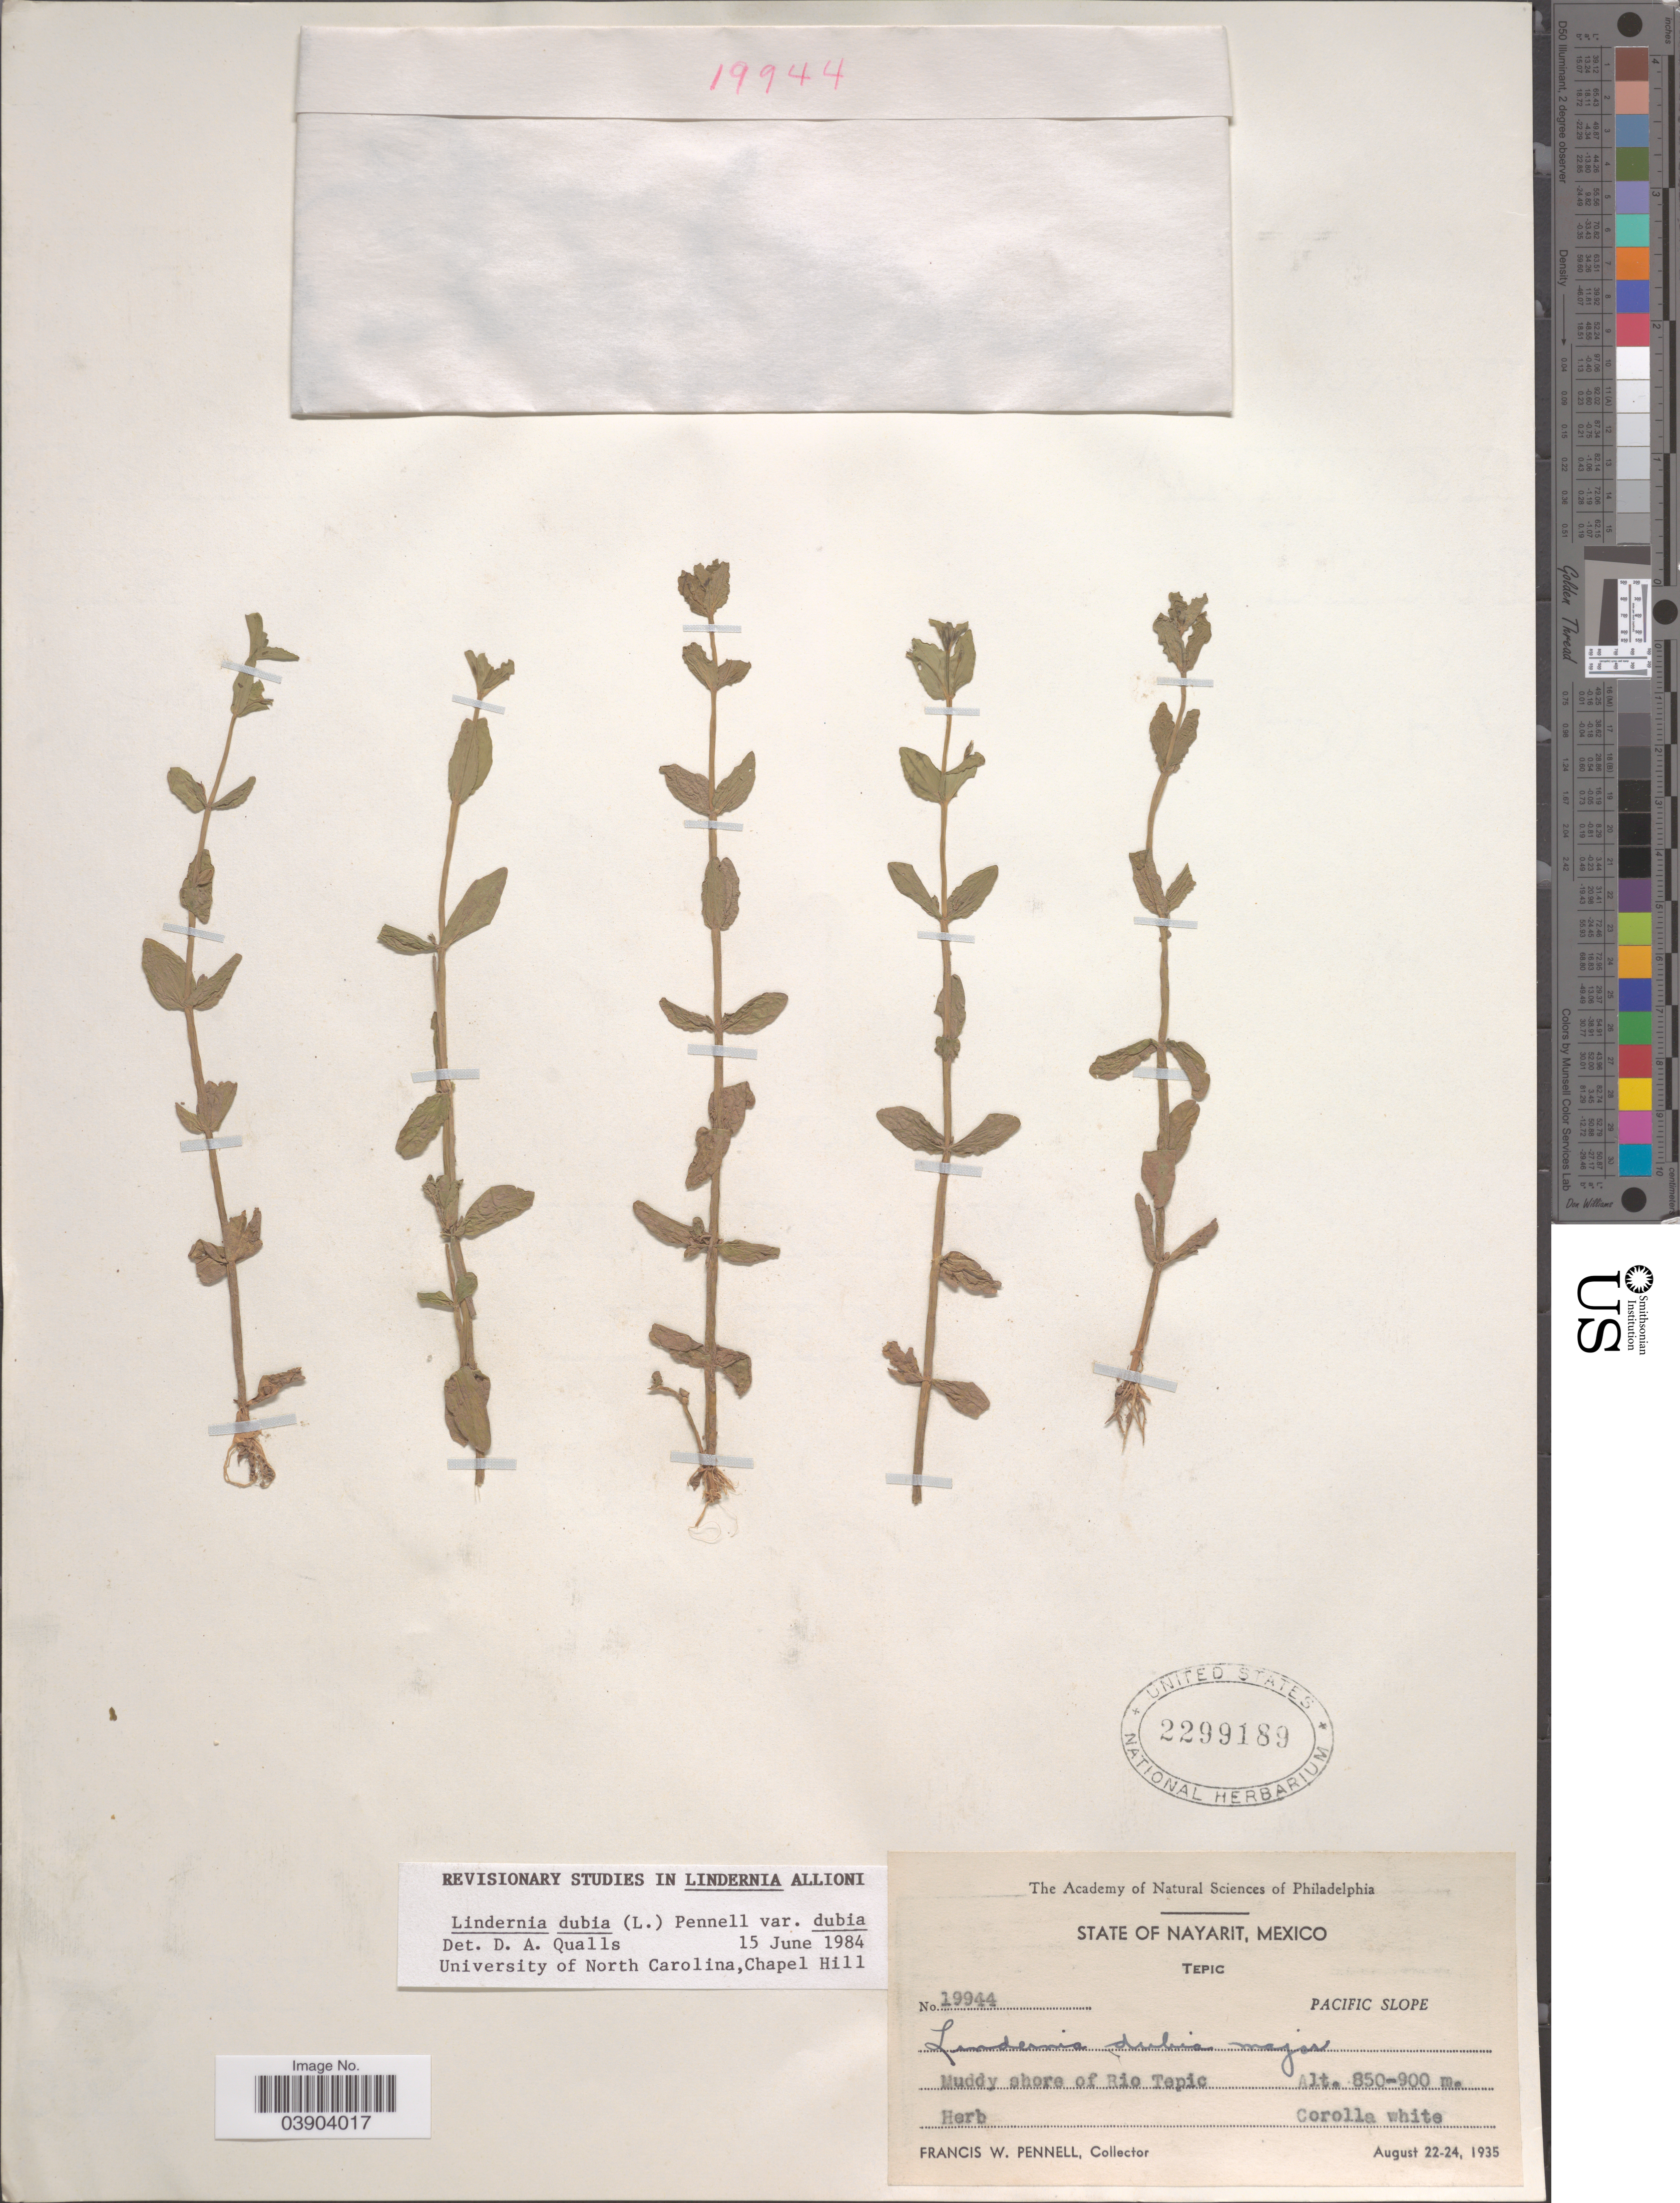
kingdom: Plantae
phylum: Tracheophyta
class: Magnoliopsida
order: Lamiales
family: Linderniaceae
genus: Lindernia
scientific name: Lindernia dubia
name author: (L.) Pennell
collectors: F. W. Pennell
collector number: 19944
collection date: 1935-08-22/1935-08-24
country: Mexico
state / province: Nayarit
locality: Tepic. Pacific Slope. Muddy shore of Rio Tepic.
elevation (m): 850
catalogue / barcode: US 2299189